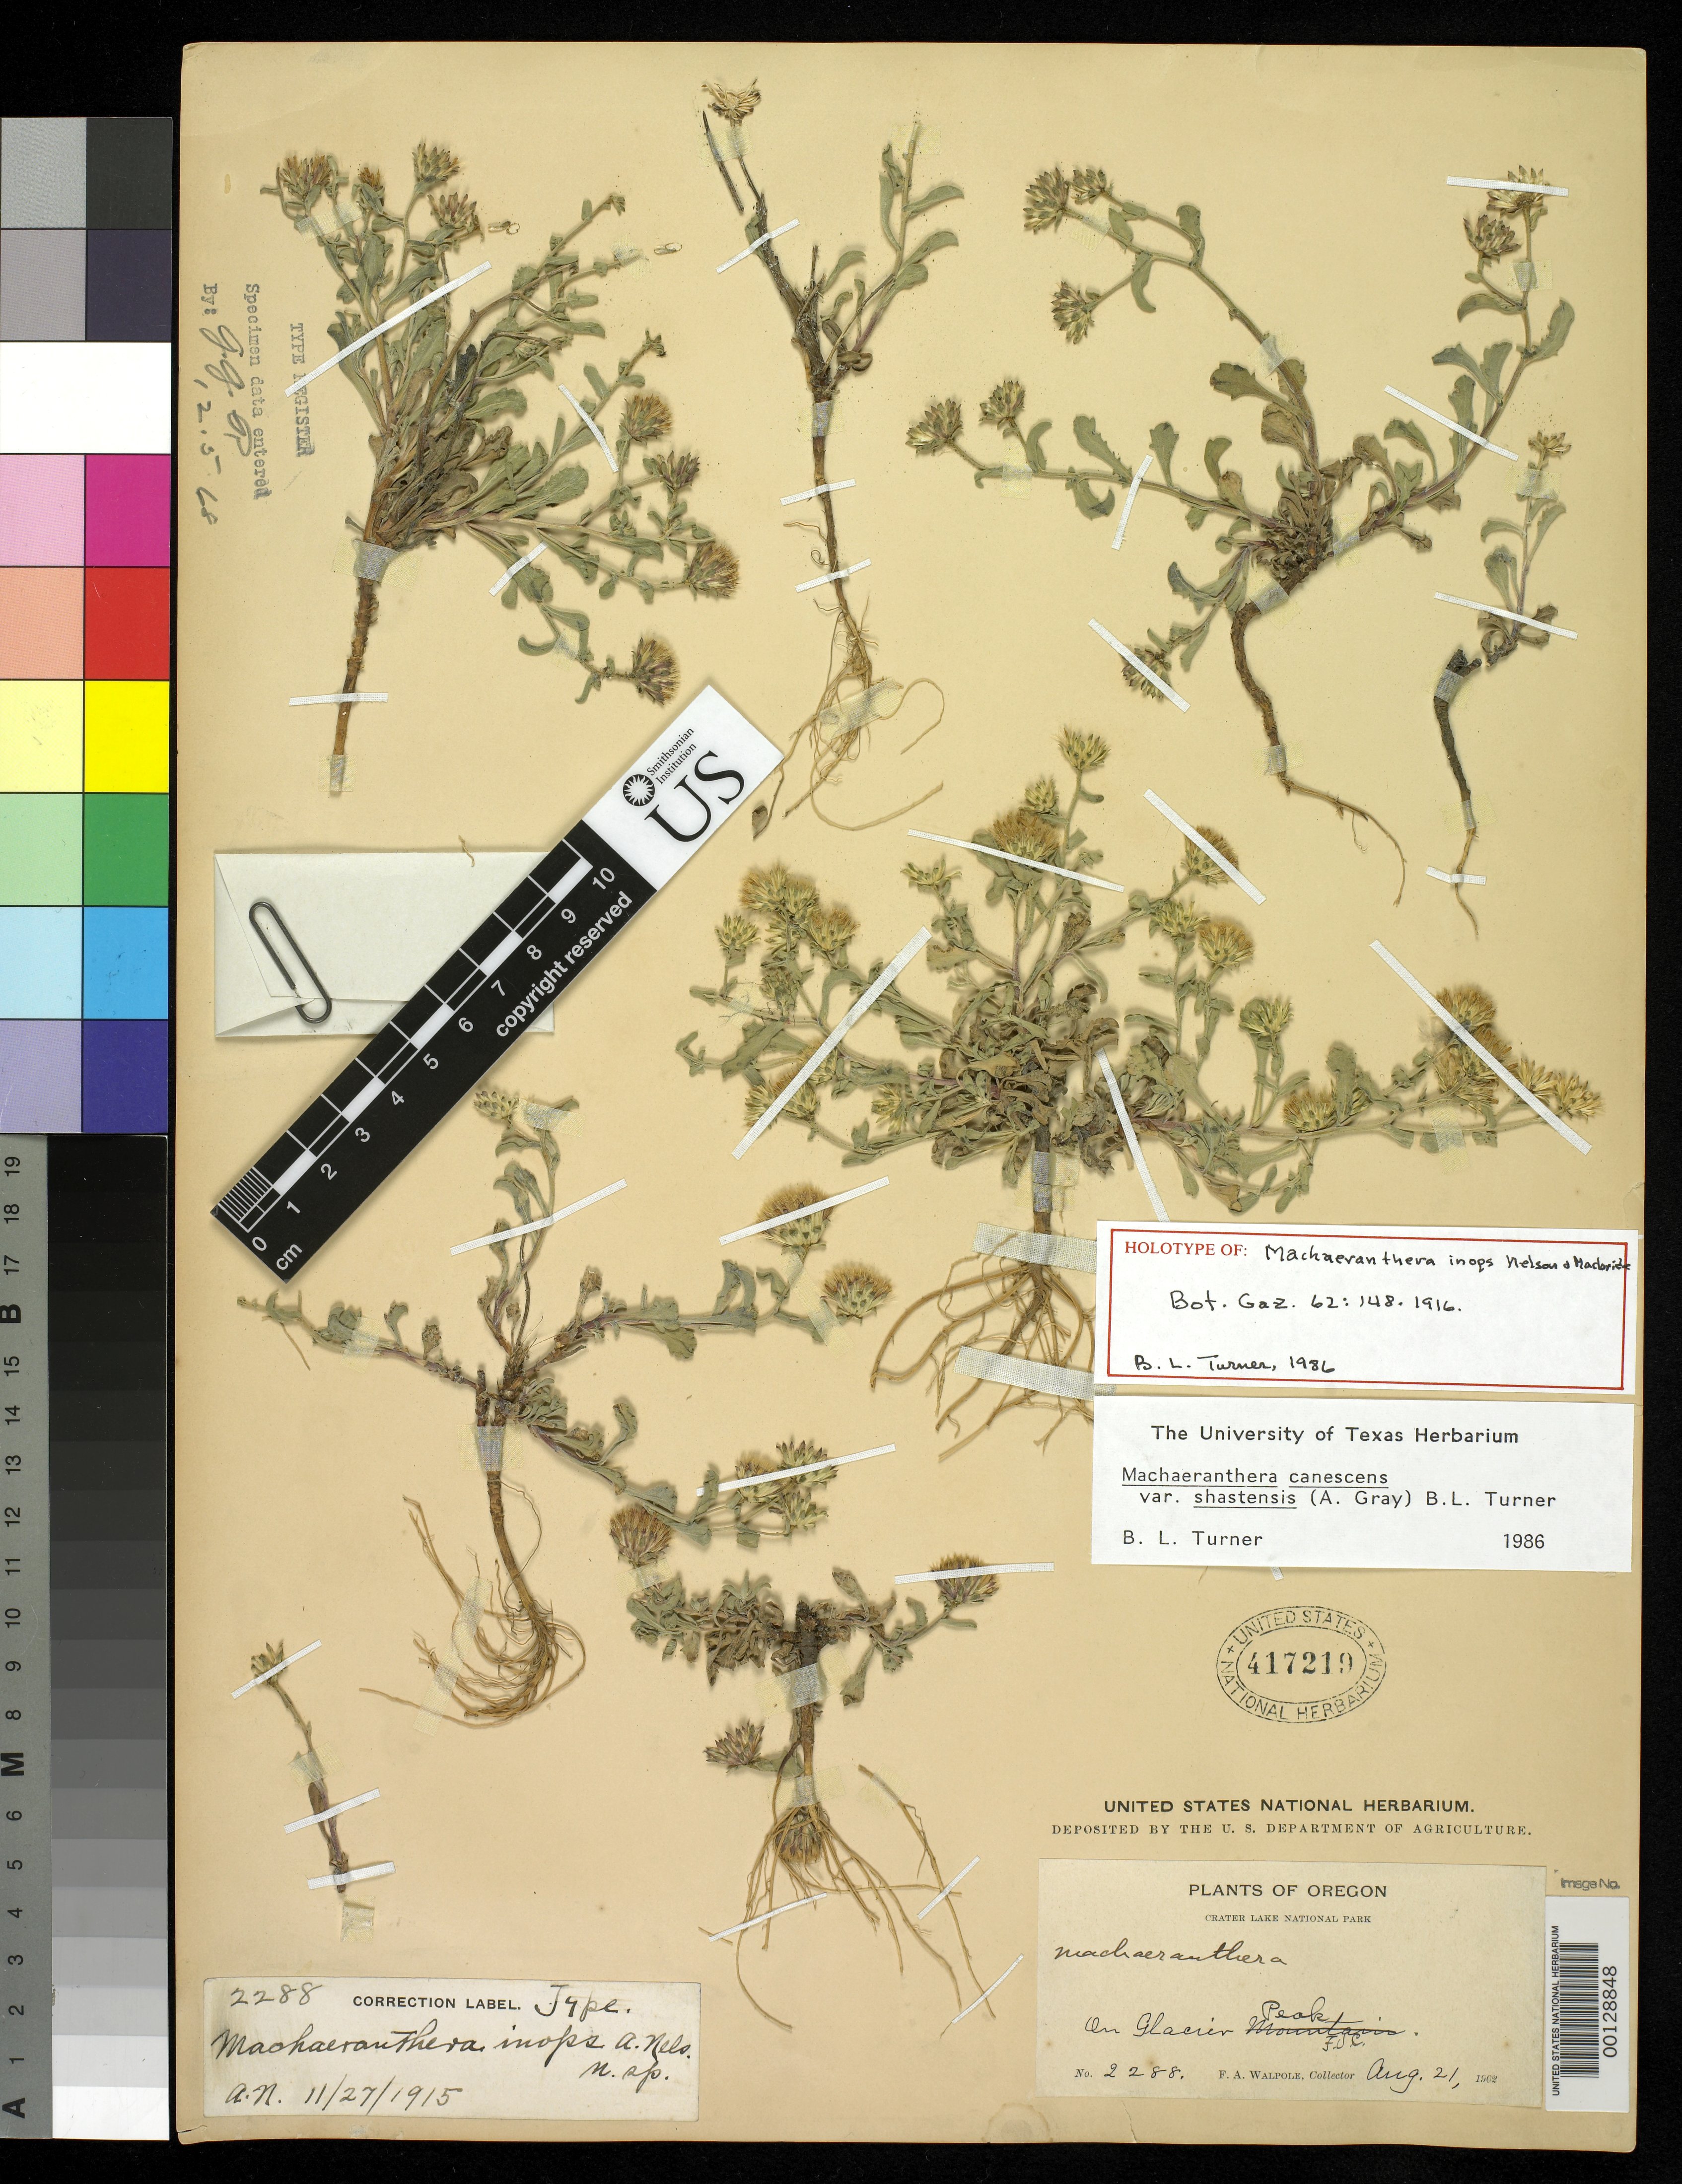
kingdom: Plantae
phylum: Tracheophyta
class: Magnoliopsida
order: Asterales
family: Asteraceae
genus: Machaeranthera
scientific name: Machaeranthera inops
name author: A. Nelson & J.F. Macbr.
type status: Holotype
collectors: F. Walpole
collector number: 2288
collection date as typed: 21 Aug 1902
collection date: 1902-08-21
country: United States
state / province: Oregon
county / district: Klamath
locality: Glacier Peak, Crater Lake Region.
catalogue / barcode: US 417219